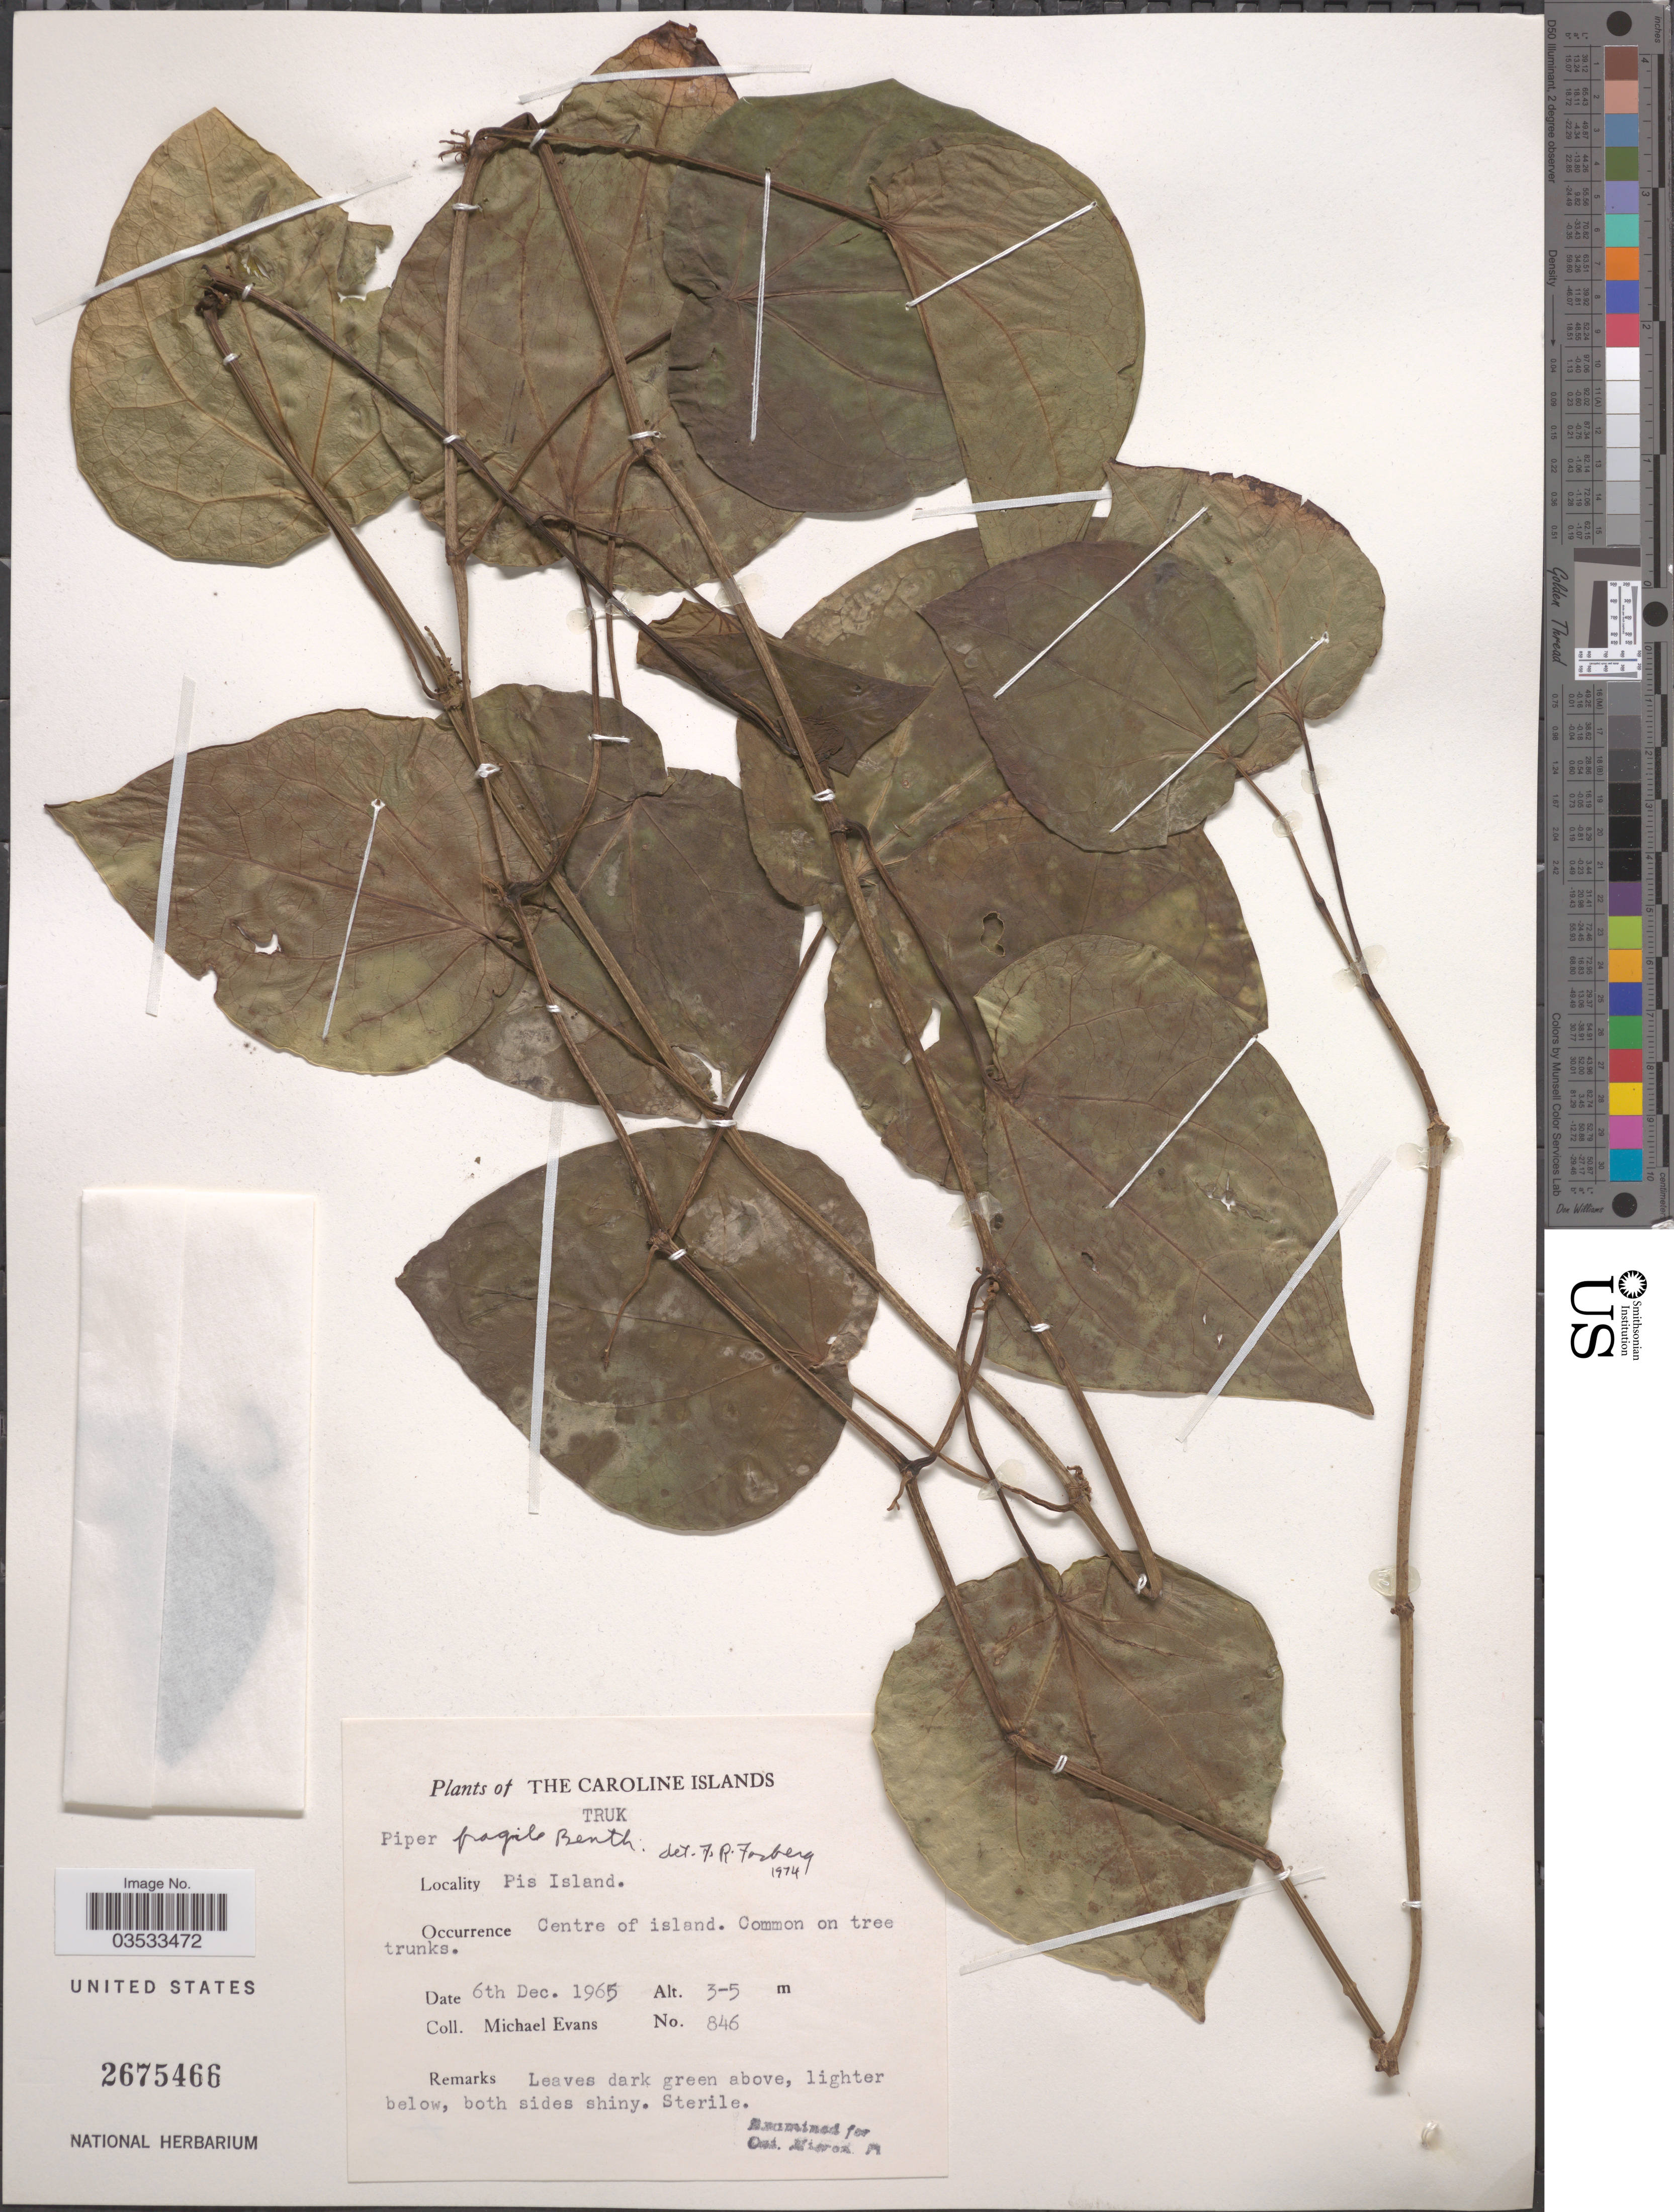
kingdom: Plantae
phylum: Tracheophyta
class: Magnoliopsida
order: Piperales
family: Piperaceae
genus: Piper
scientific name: Piper fragile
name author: Benth.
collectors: M. Evans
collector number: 846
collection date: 1965-12-06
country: Micronesia, Federated States of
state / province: Truk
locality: The Caroline Islands. Pis Island. Centre of island.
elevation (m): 3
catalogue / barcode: US 2675466